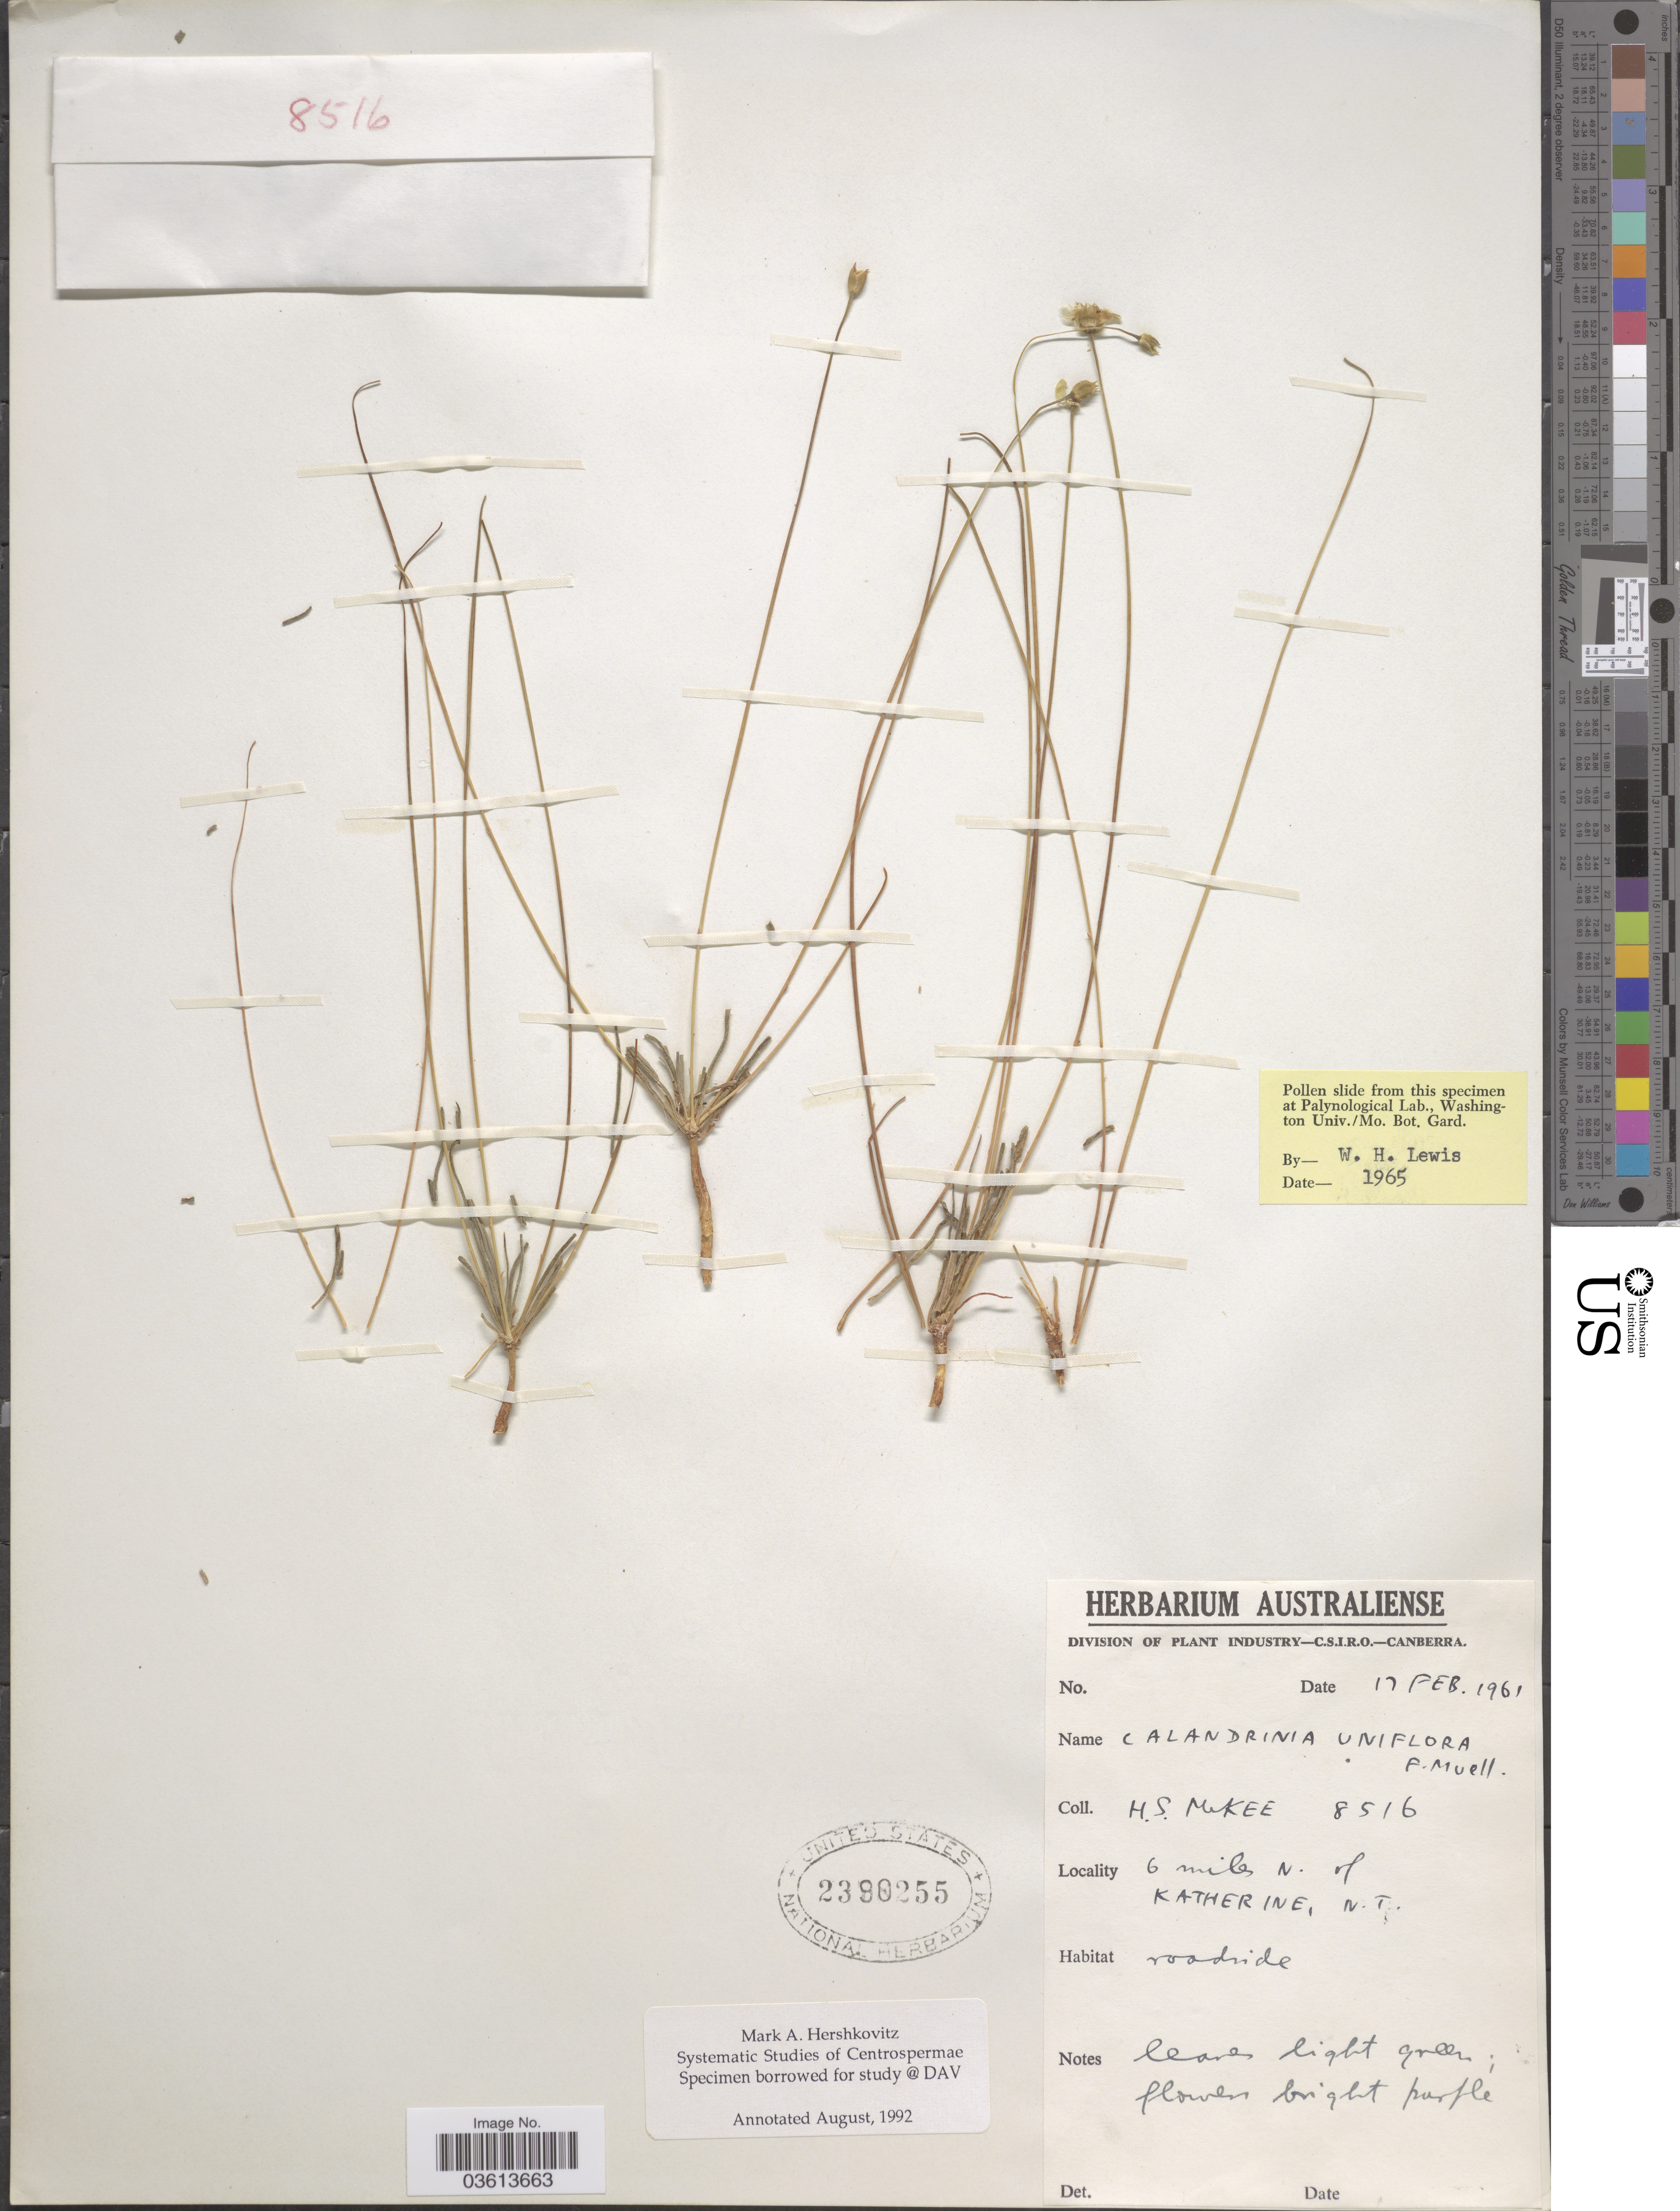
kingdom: Plantae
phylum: Tracheophyta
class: Magnoliopsida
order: Caryophyllales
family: Montiaceae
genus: Parakeelya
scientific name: Parakeelya uniflora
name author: (F. Muell.) Hershk.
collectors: H. S. McKee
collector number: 8516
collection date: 1961-02-17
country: Australia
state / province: Northern Territory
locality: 6 miles N. of Katherine, N. T.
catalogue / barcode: US 2390255